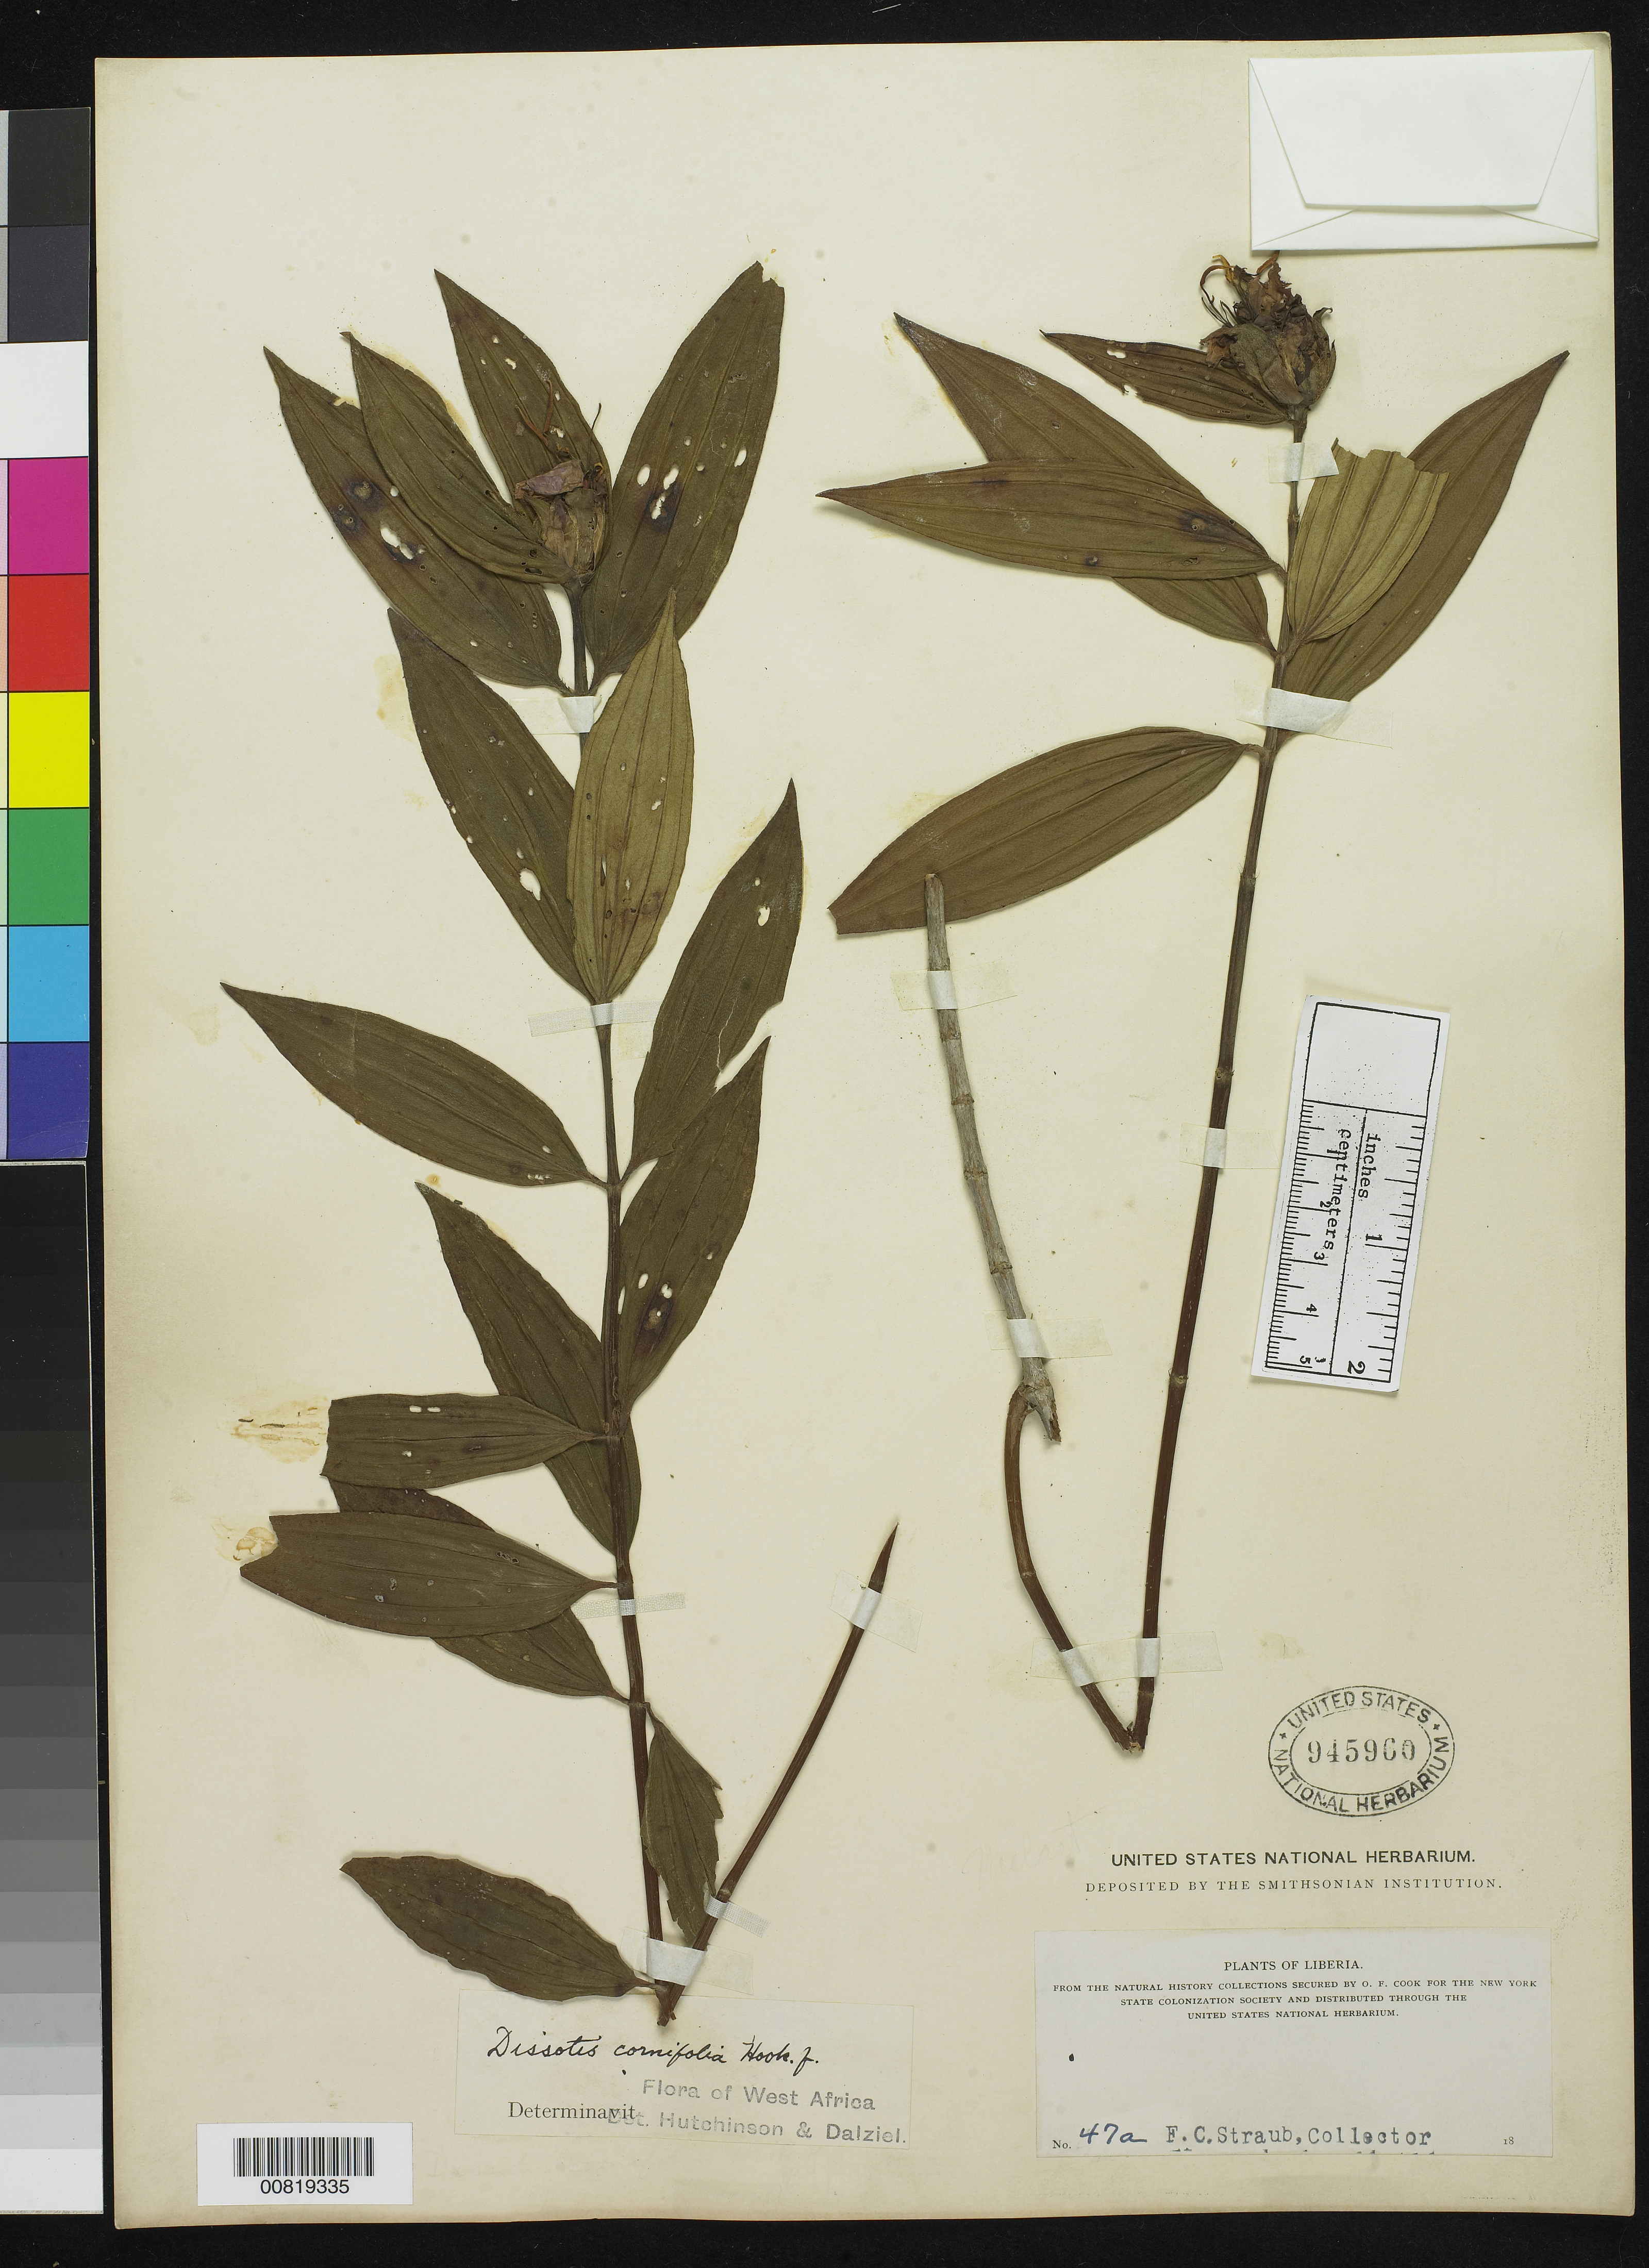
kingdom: Plantae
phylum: Tracheophyta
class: Magnoliopsida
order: Myrtales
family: Melastomataceae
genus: Melastomastrum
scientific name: Melastomastrum cornifolium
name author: (Benth.) Jacq.-Fél.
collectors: F. Straub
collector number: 47a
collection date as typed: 18--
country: Liberia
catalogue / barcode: US 945960